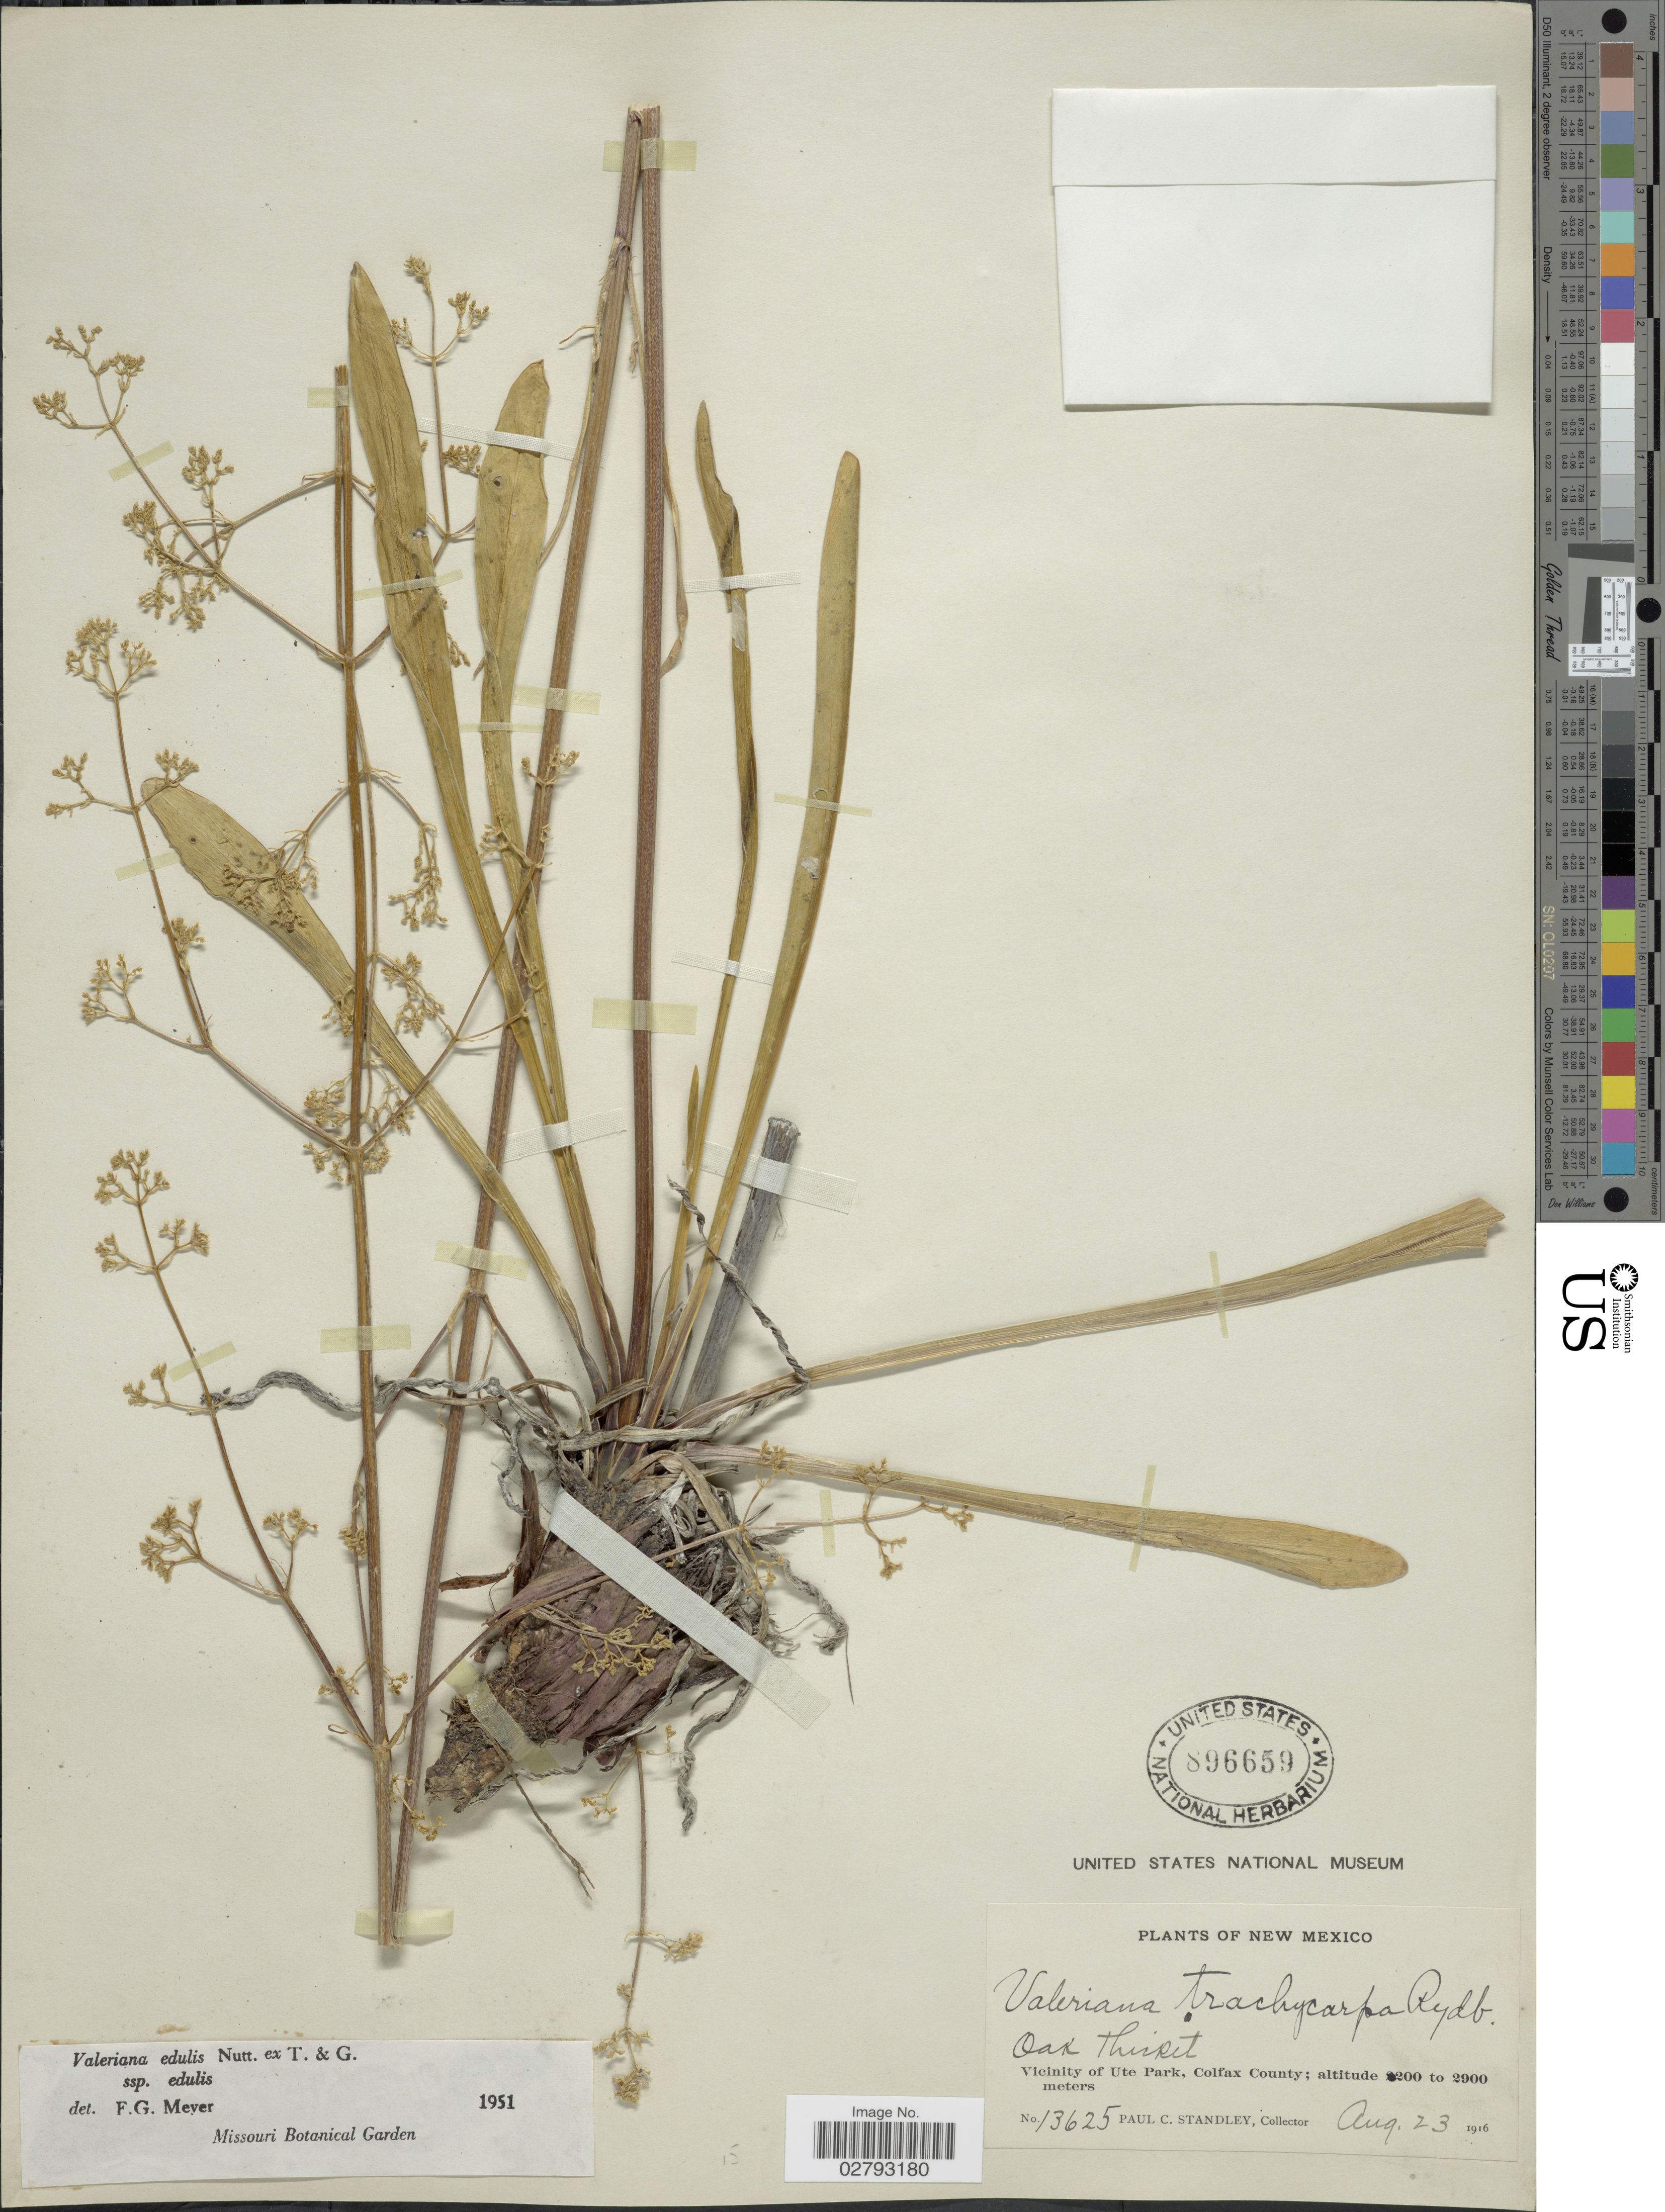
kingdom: Plantae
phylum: Tracheophyta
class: Magnoliopsida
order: Dipsacales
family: Caprifoliaceae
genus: Valeriana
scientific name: Valeriana edulis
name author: Nutt.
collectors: P. C. Standley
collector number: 13625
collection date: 1916-08-23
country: United States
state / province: New Mexico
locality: Vicinity of Ute Park, Colfax County.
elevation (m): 2200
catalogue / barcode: US 896659